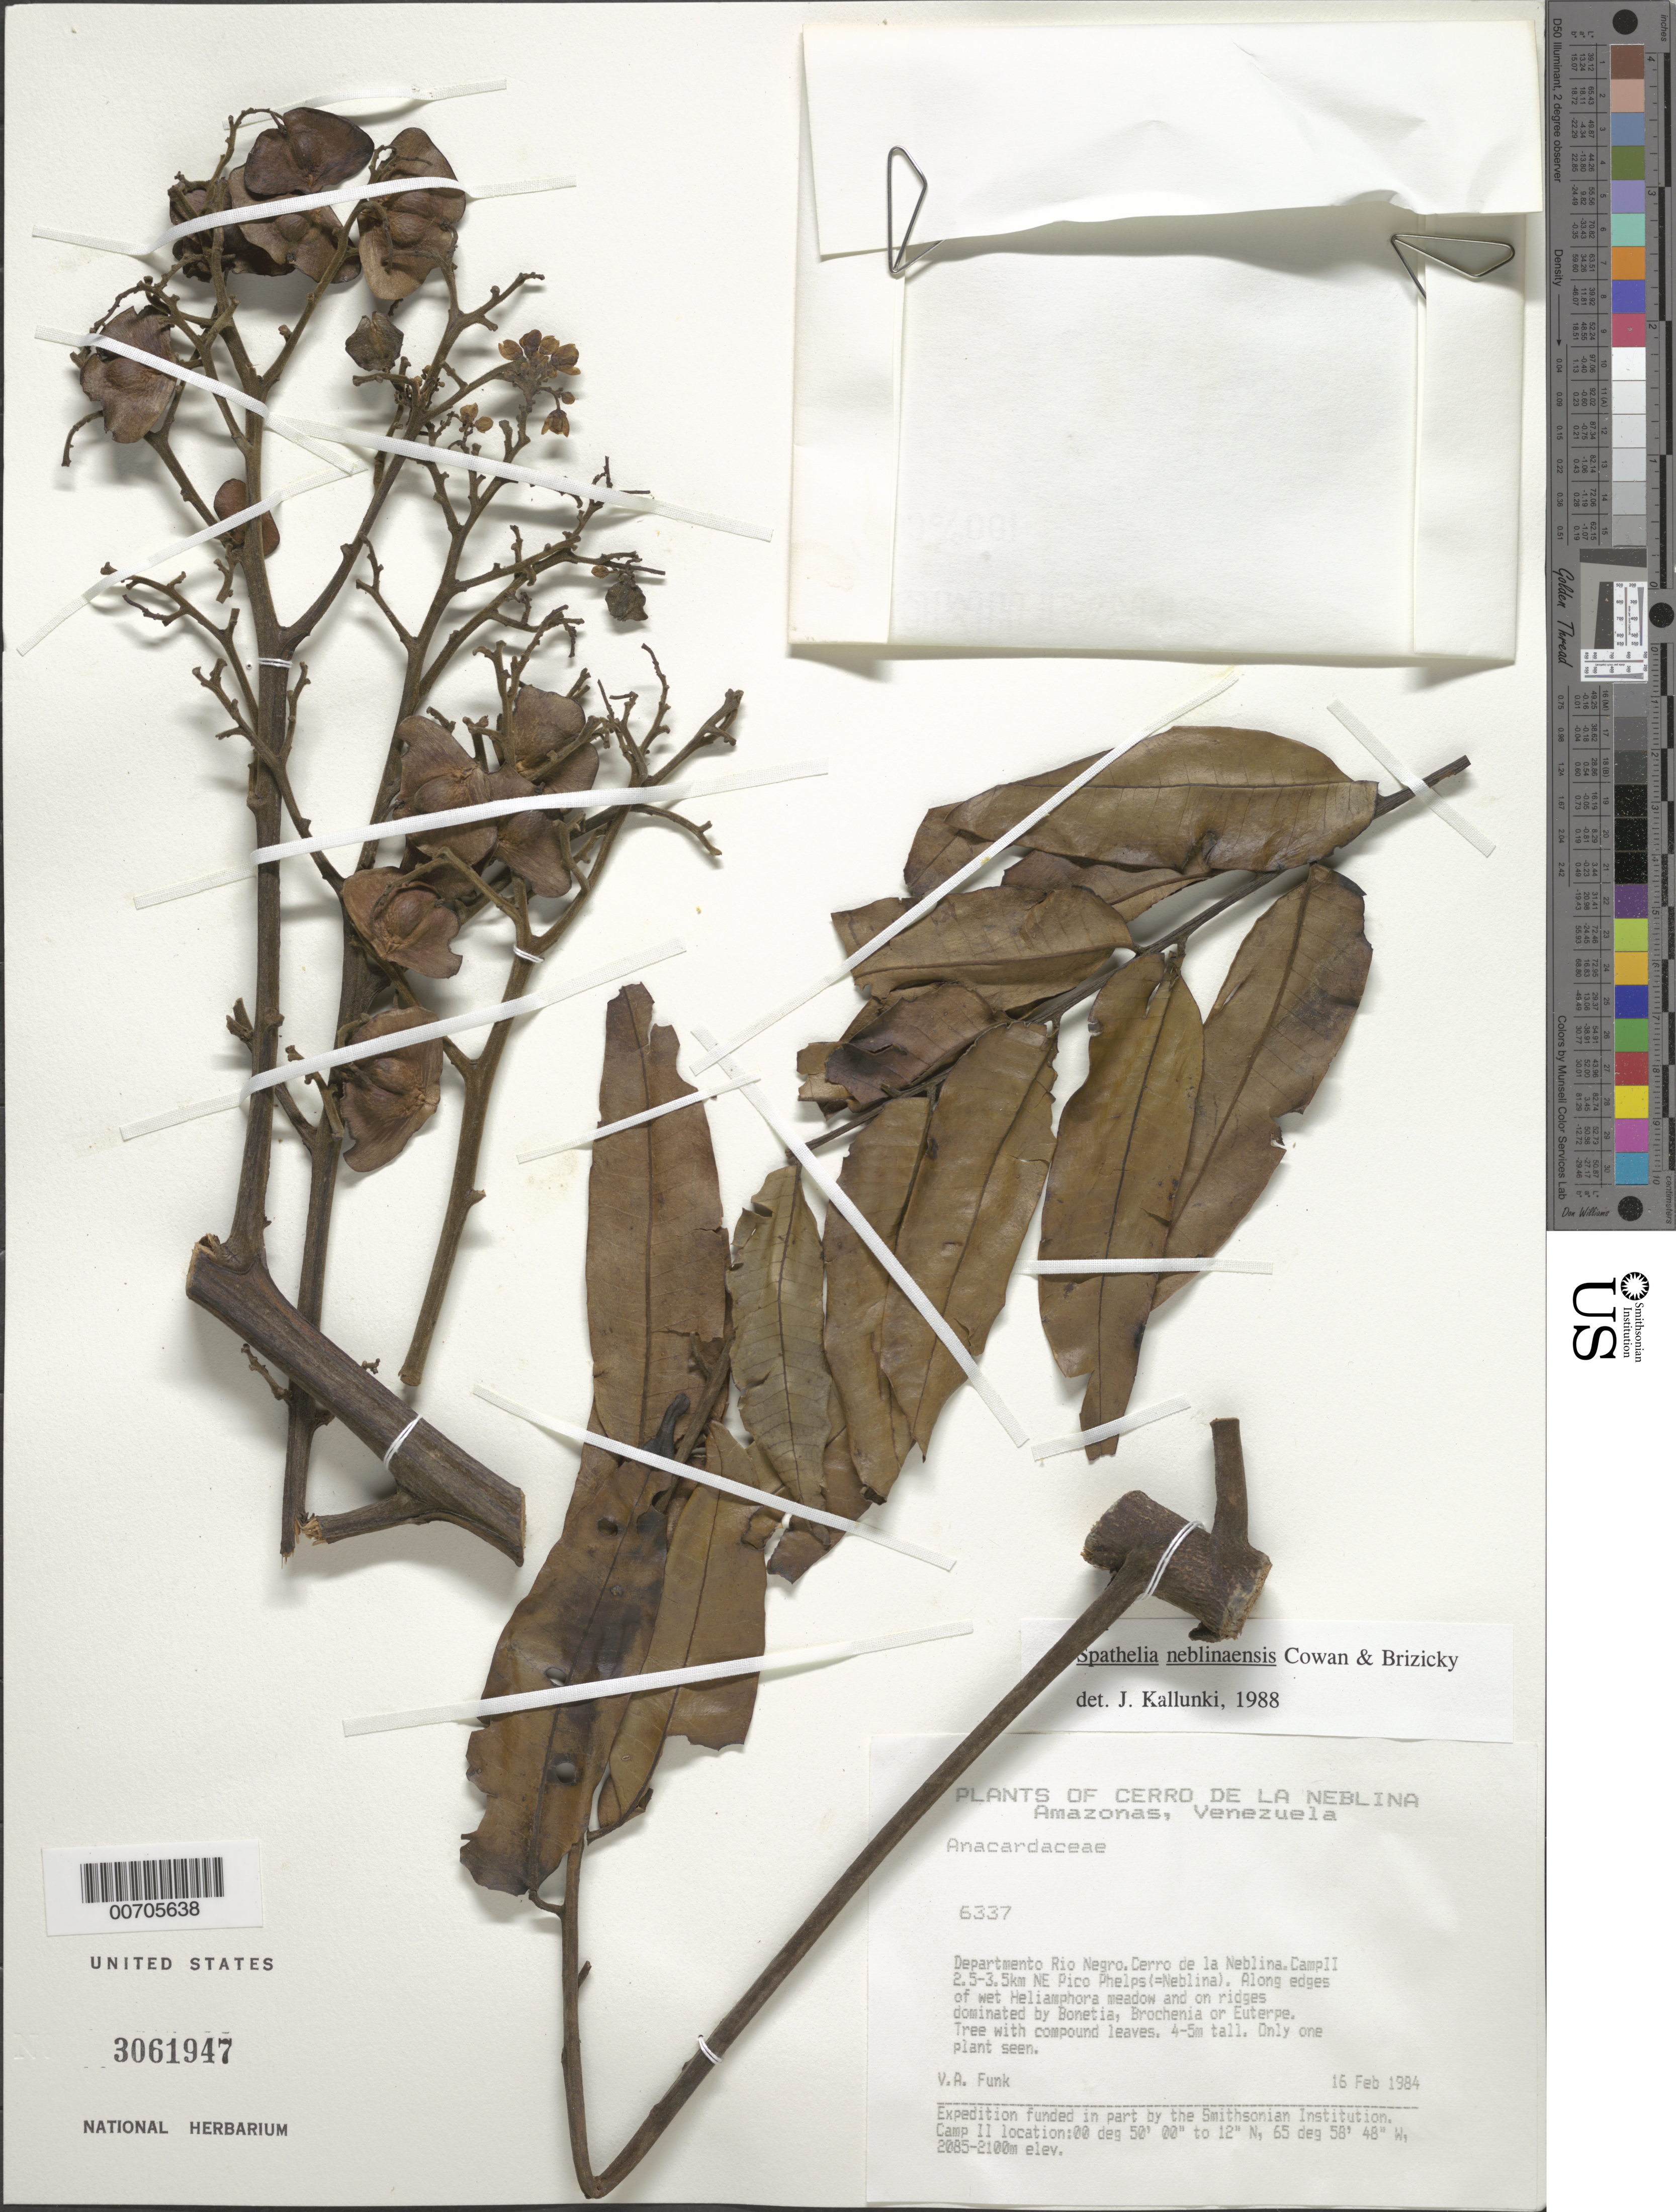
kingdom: Plantae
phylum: Tracheophyta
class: Magnoliopsida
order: Sapindales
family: Rutaceae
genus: Sohnreyia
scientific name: Sohnreyia ulei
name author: (Engl. ex Harms) Appelhans & Kessler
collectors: V. Funk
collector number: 6337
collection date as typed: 16-Feb-84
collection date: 1984-02-16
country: Venezuela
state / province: Amazonas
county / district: Río Negro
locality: Cerro de la Neblina, Camp II 2.5-3.5 km NE Pico Phelps (=Neblina)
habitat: Edges of wet Heliamphora meadow and on ridges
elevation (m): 2085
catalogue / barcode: US 3061947